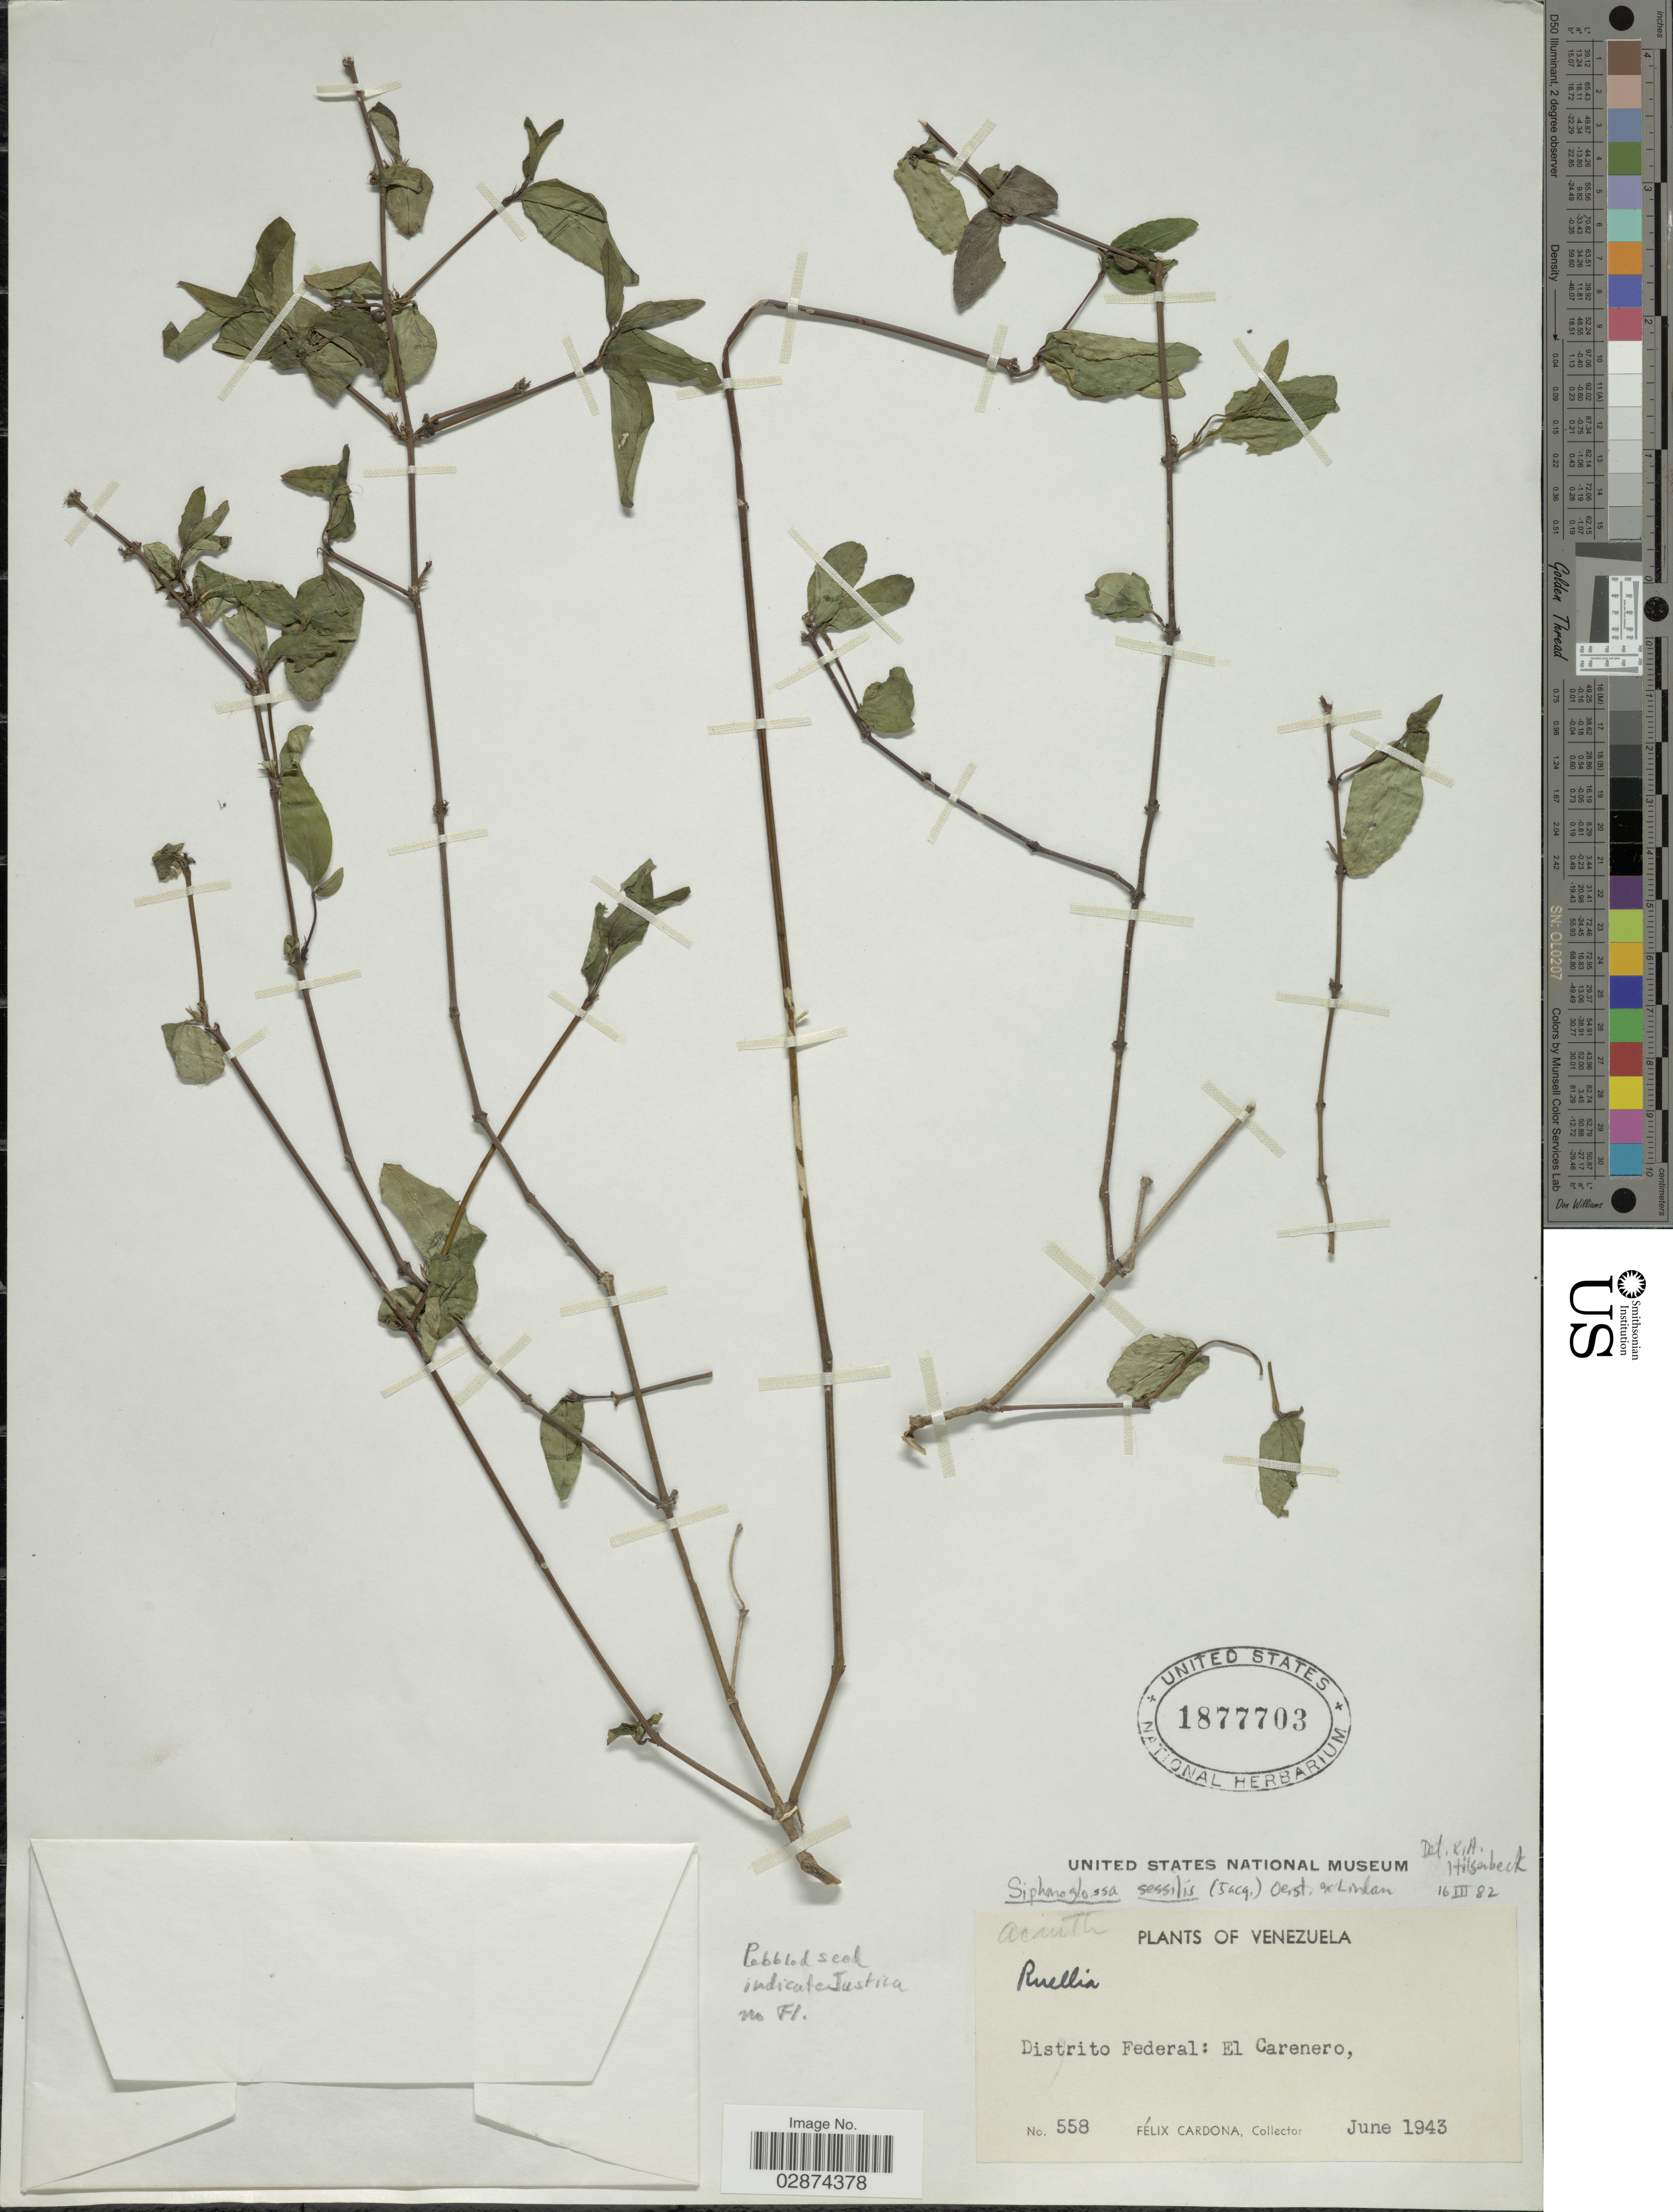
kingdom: Plantae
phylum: Tracheophyta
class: Magnoliopsida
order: Lamiales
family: Acanthaceae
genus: Justicia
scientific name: Justicia sessilis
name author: Jacq.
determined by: Fisher, Amanda, (LOB), California State University, Long Beach (UNITED STATES)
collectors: F. Cardona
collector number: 558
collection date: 1943-06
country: Venezuela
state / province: Distrito Federal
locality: Distrito Federal: El Carenero.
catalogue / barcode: US 1877703